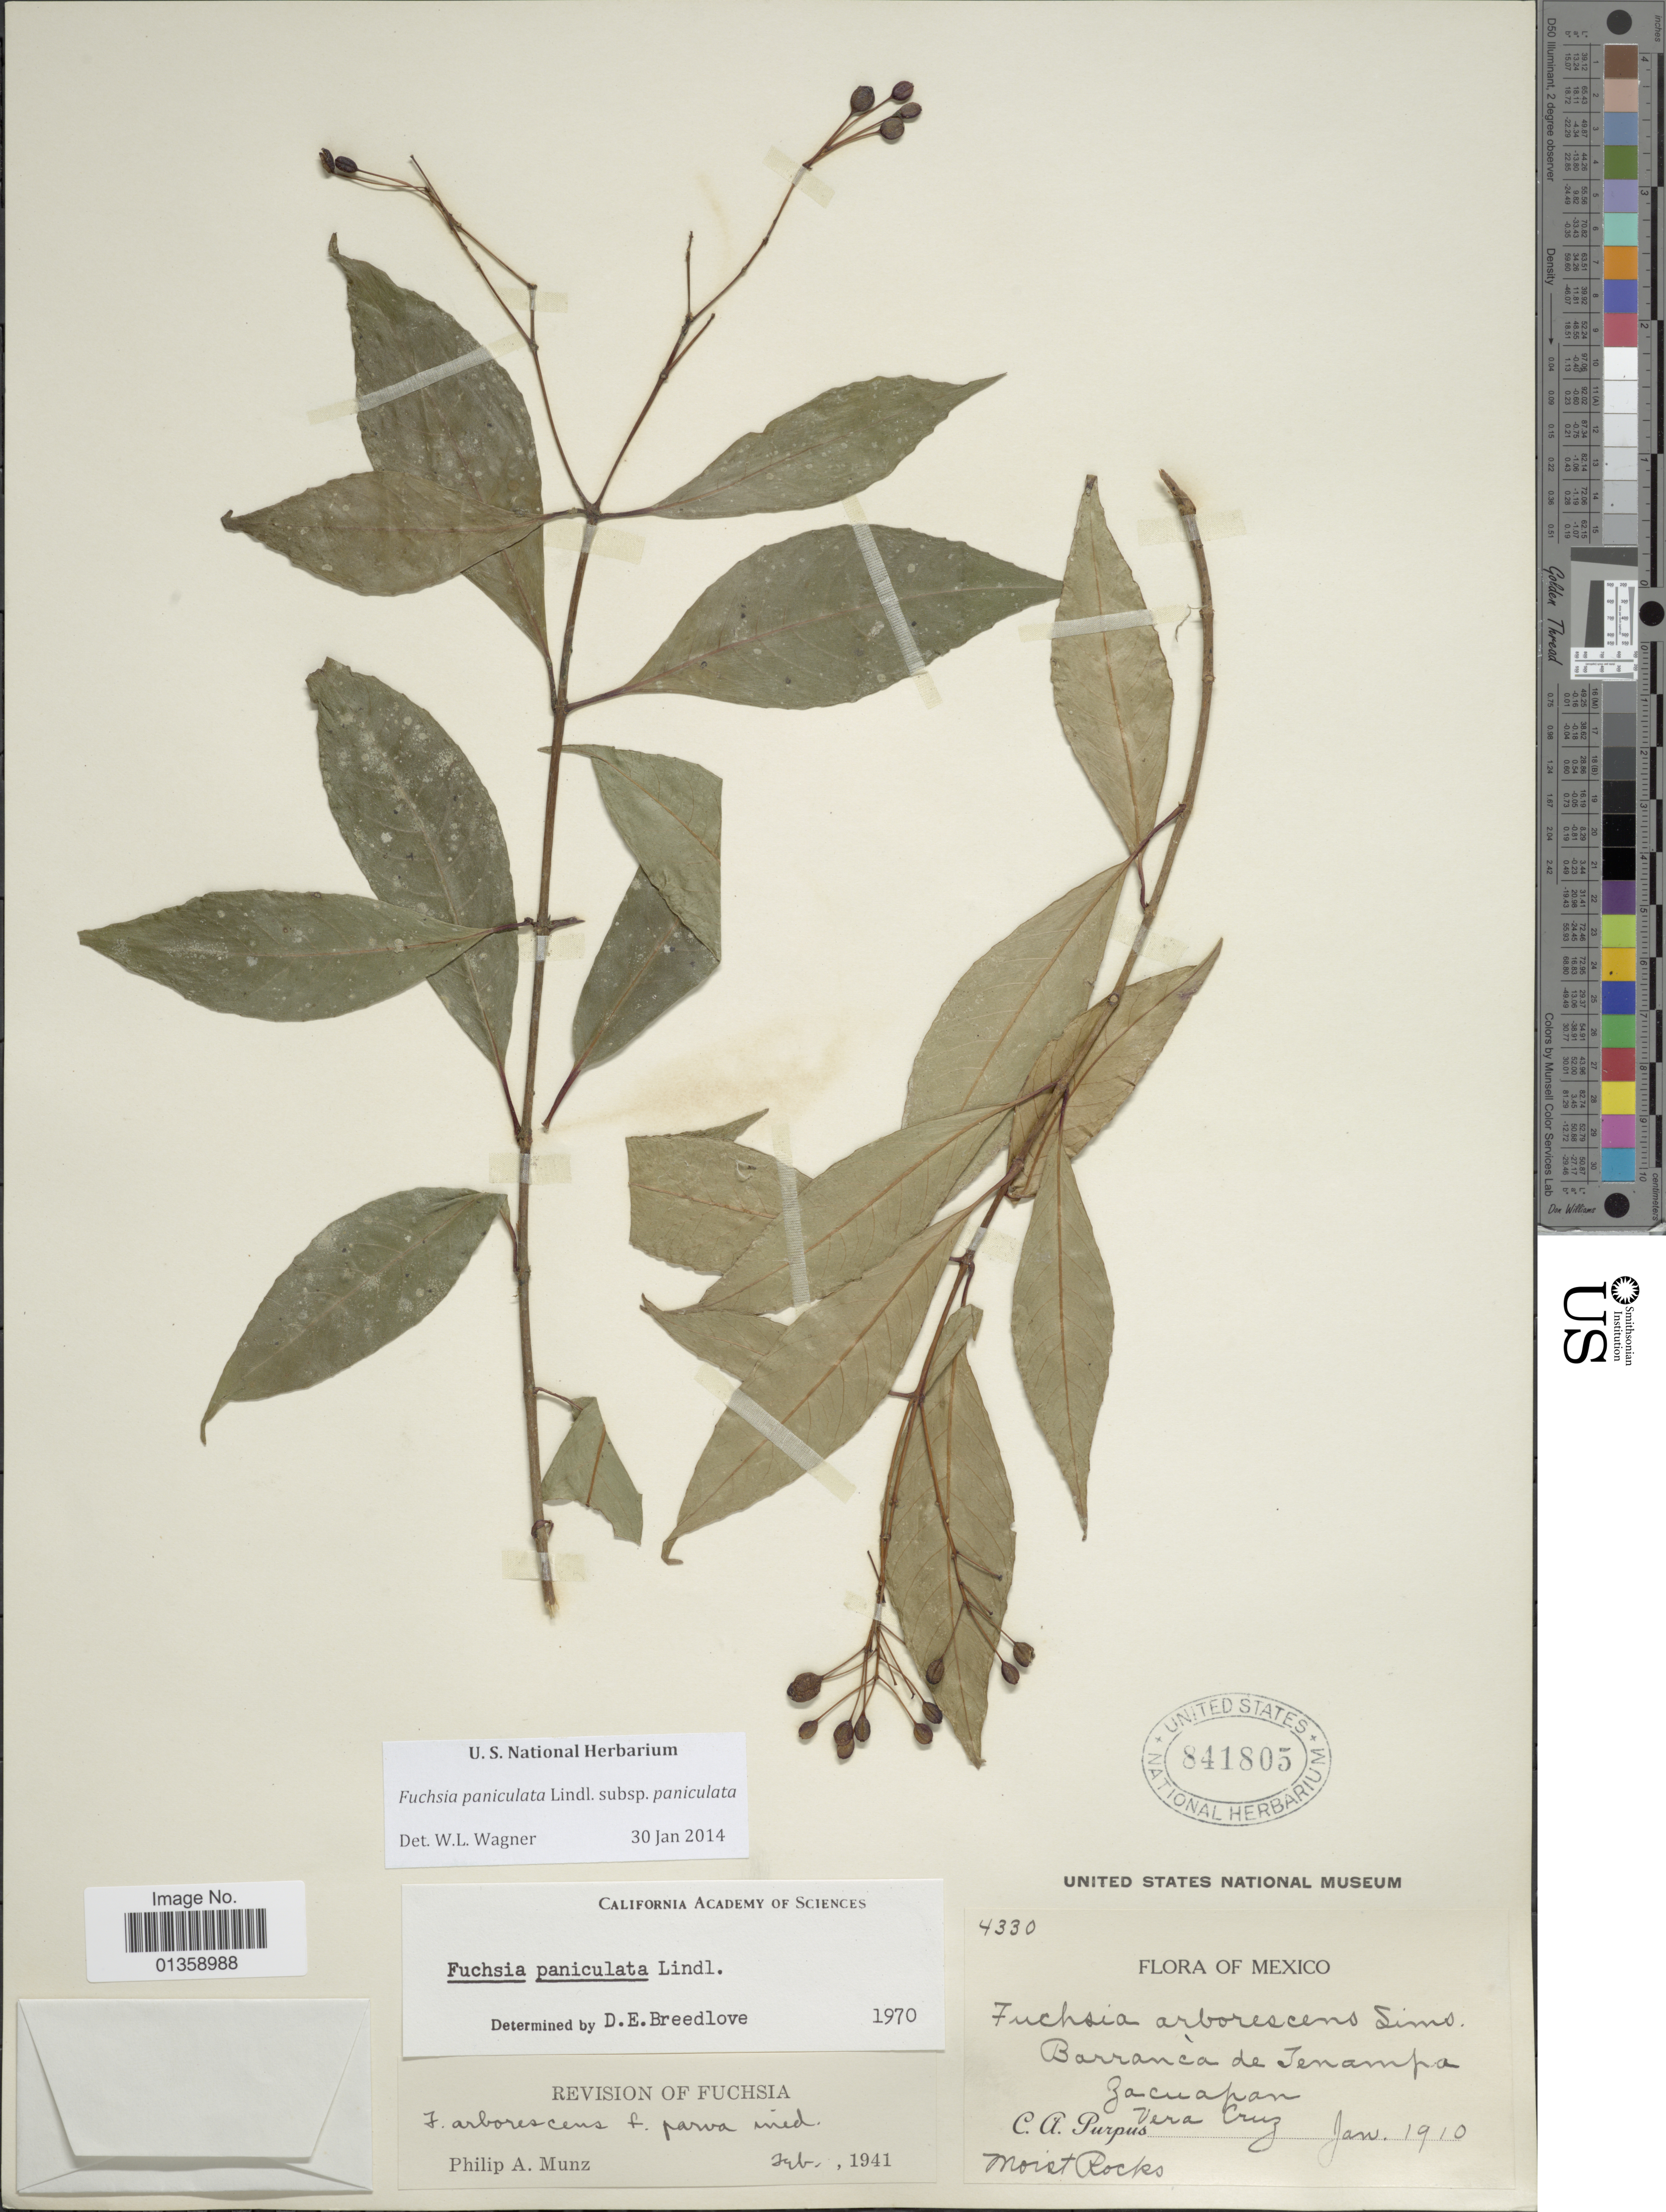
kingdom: Plantae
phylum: Tracheophyta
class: Magnoliopsida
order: Myrtales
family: Onagraceae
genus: Fuchsia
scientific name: Fuchsia paniculata subsp. paniculata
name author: Lindl.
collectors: C. A. Purpus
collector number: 4330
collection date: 1910-01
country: Mexico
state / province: Veracruz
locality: Barrancá de Jenampa Zacuahan, Vera Cruz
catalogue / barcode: US 841805